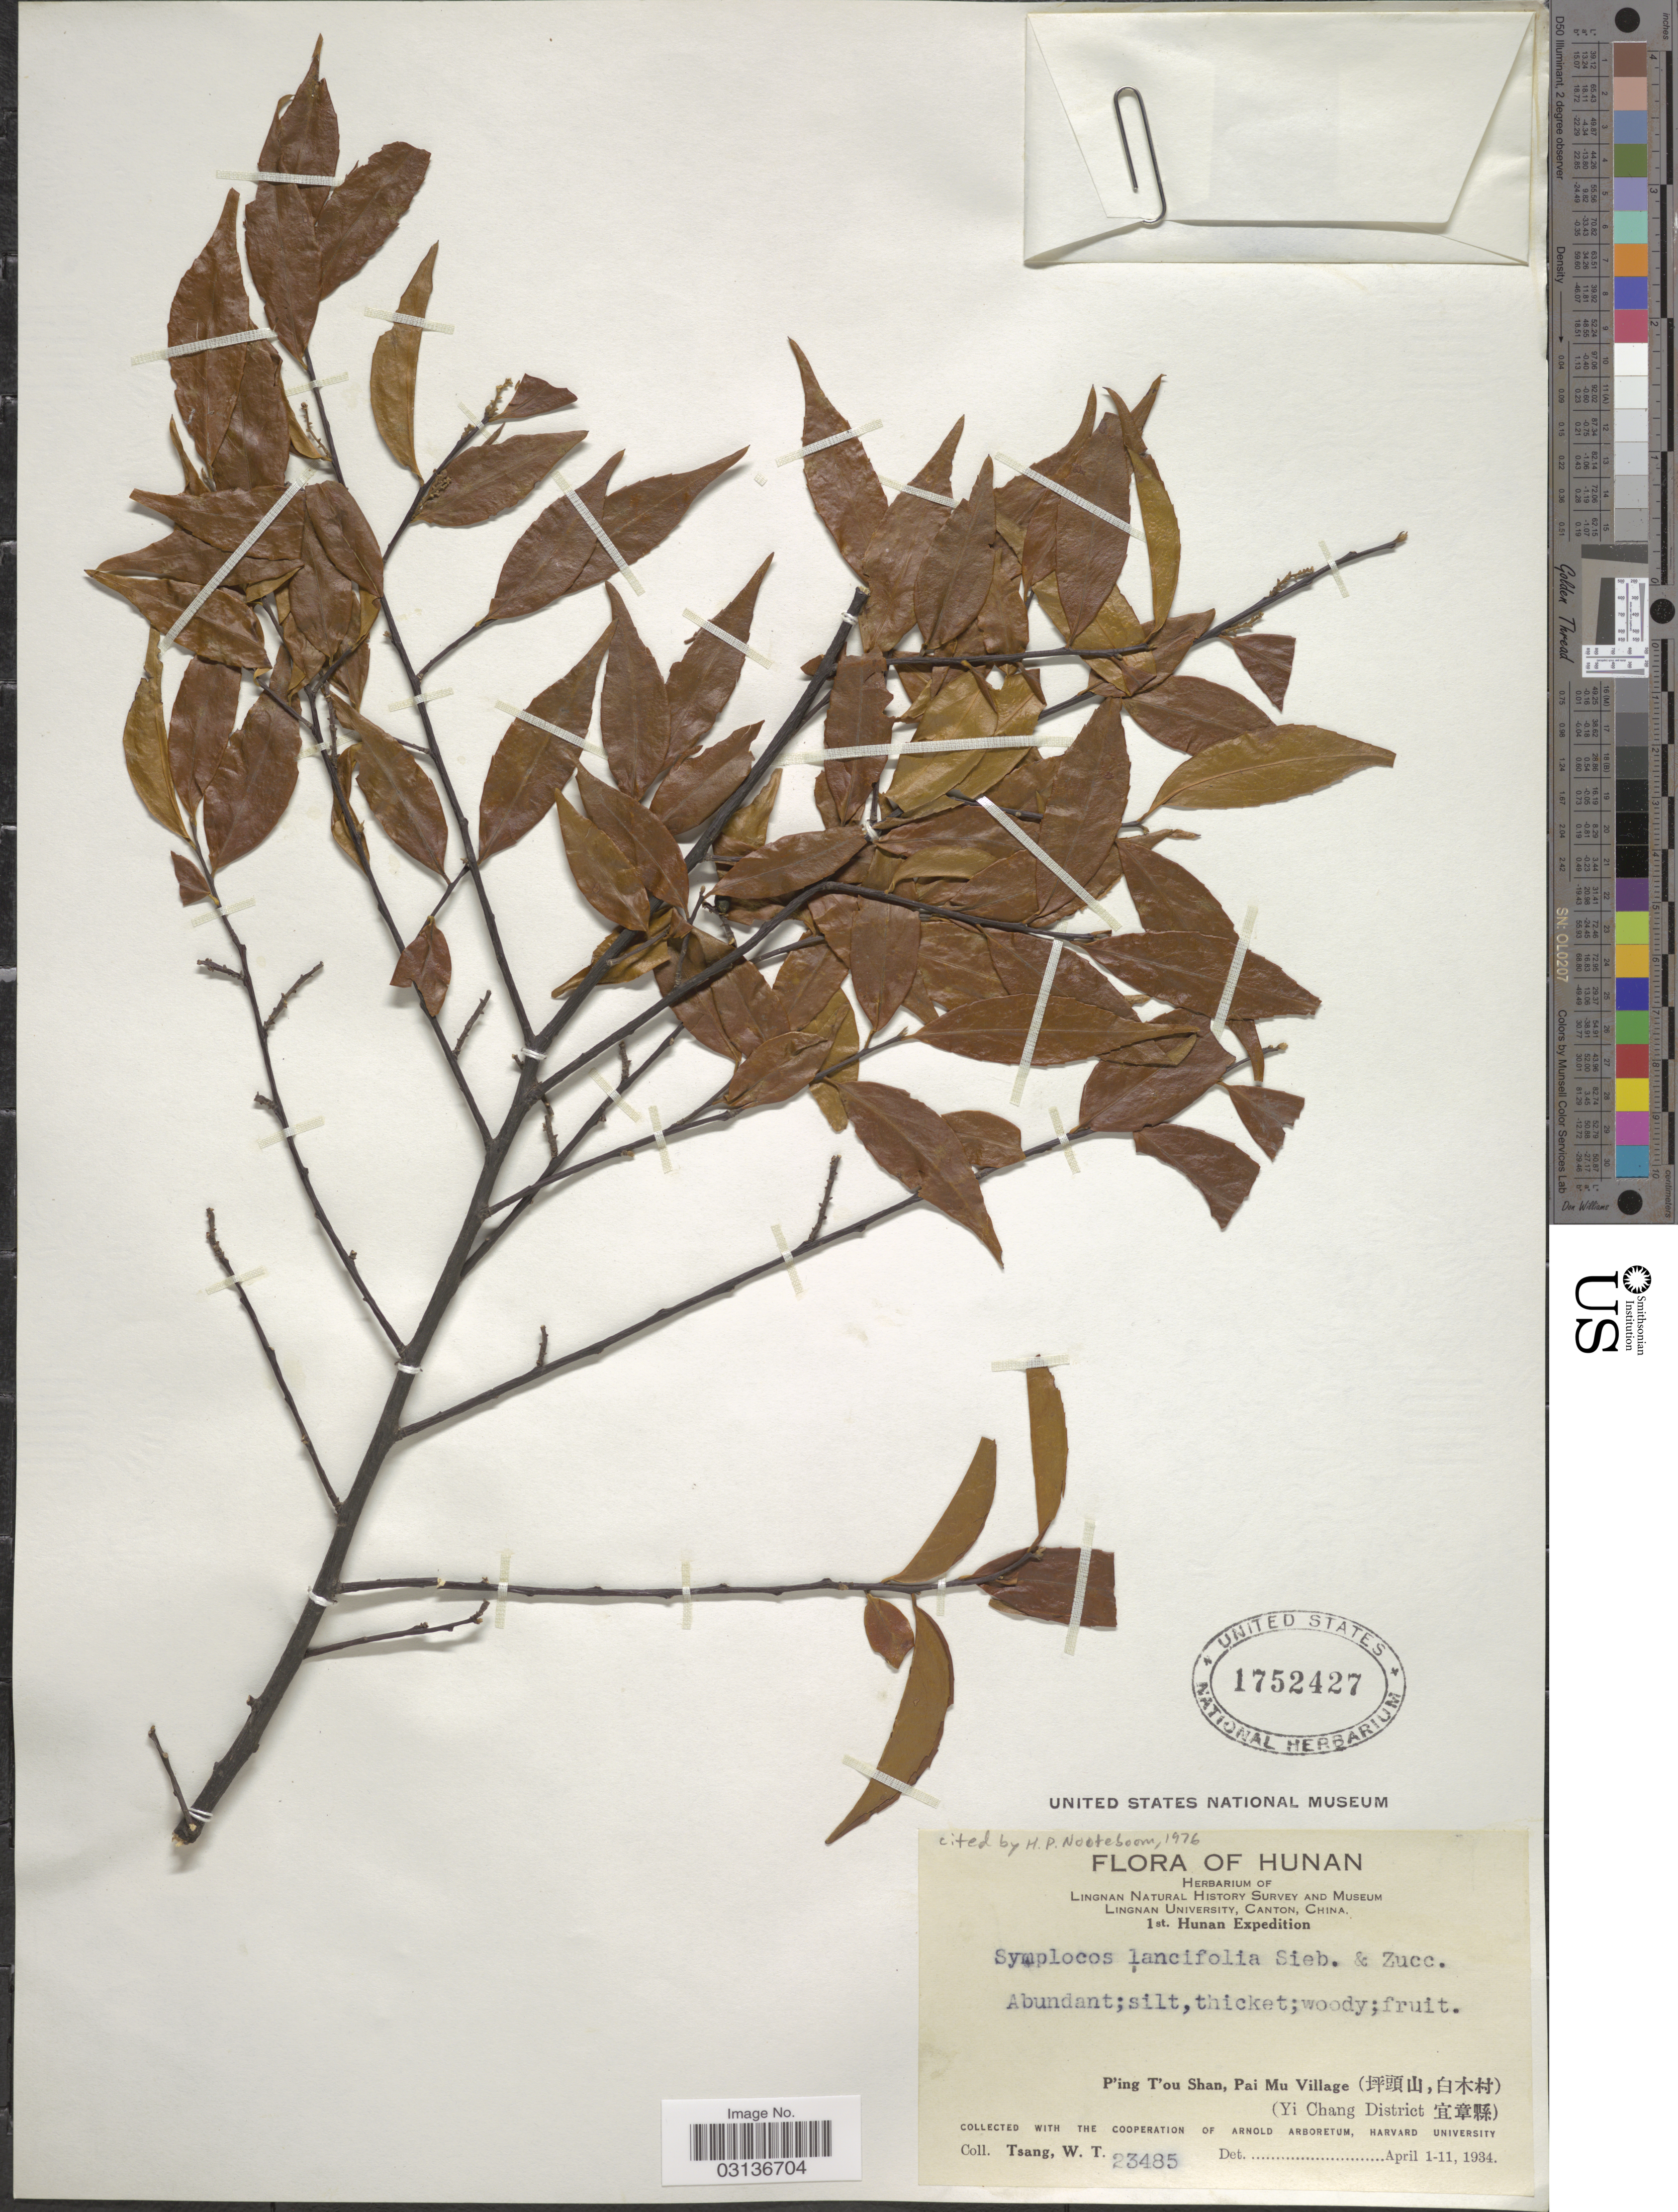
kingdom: Plantae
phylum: Tracheophyta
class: Magnoliopsida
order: Ericales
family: Symplocaceae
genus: Symplocos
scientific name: Symplocos lancifolia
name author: Siebert & Zucc.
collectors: W. T. Tsang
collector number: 23485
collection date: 1934-04-01/1934-04-11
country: China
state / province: Hunan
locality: P'ing T'ou Shan, Pai Mu Village (X) (Yi Chang District X).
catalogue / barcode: US 1752427